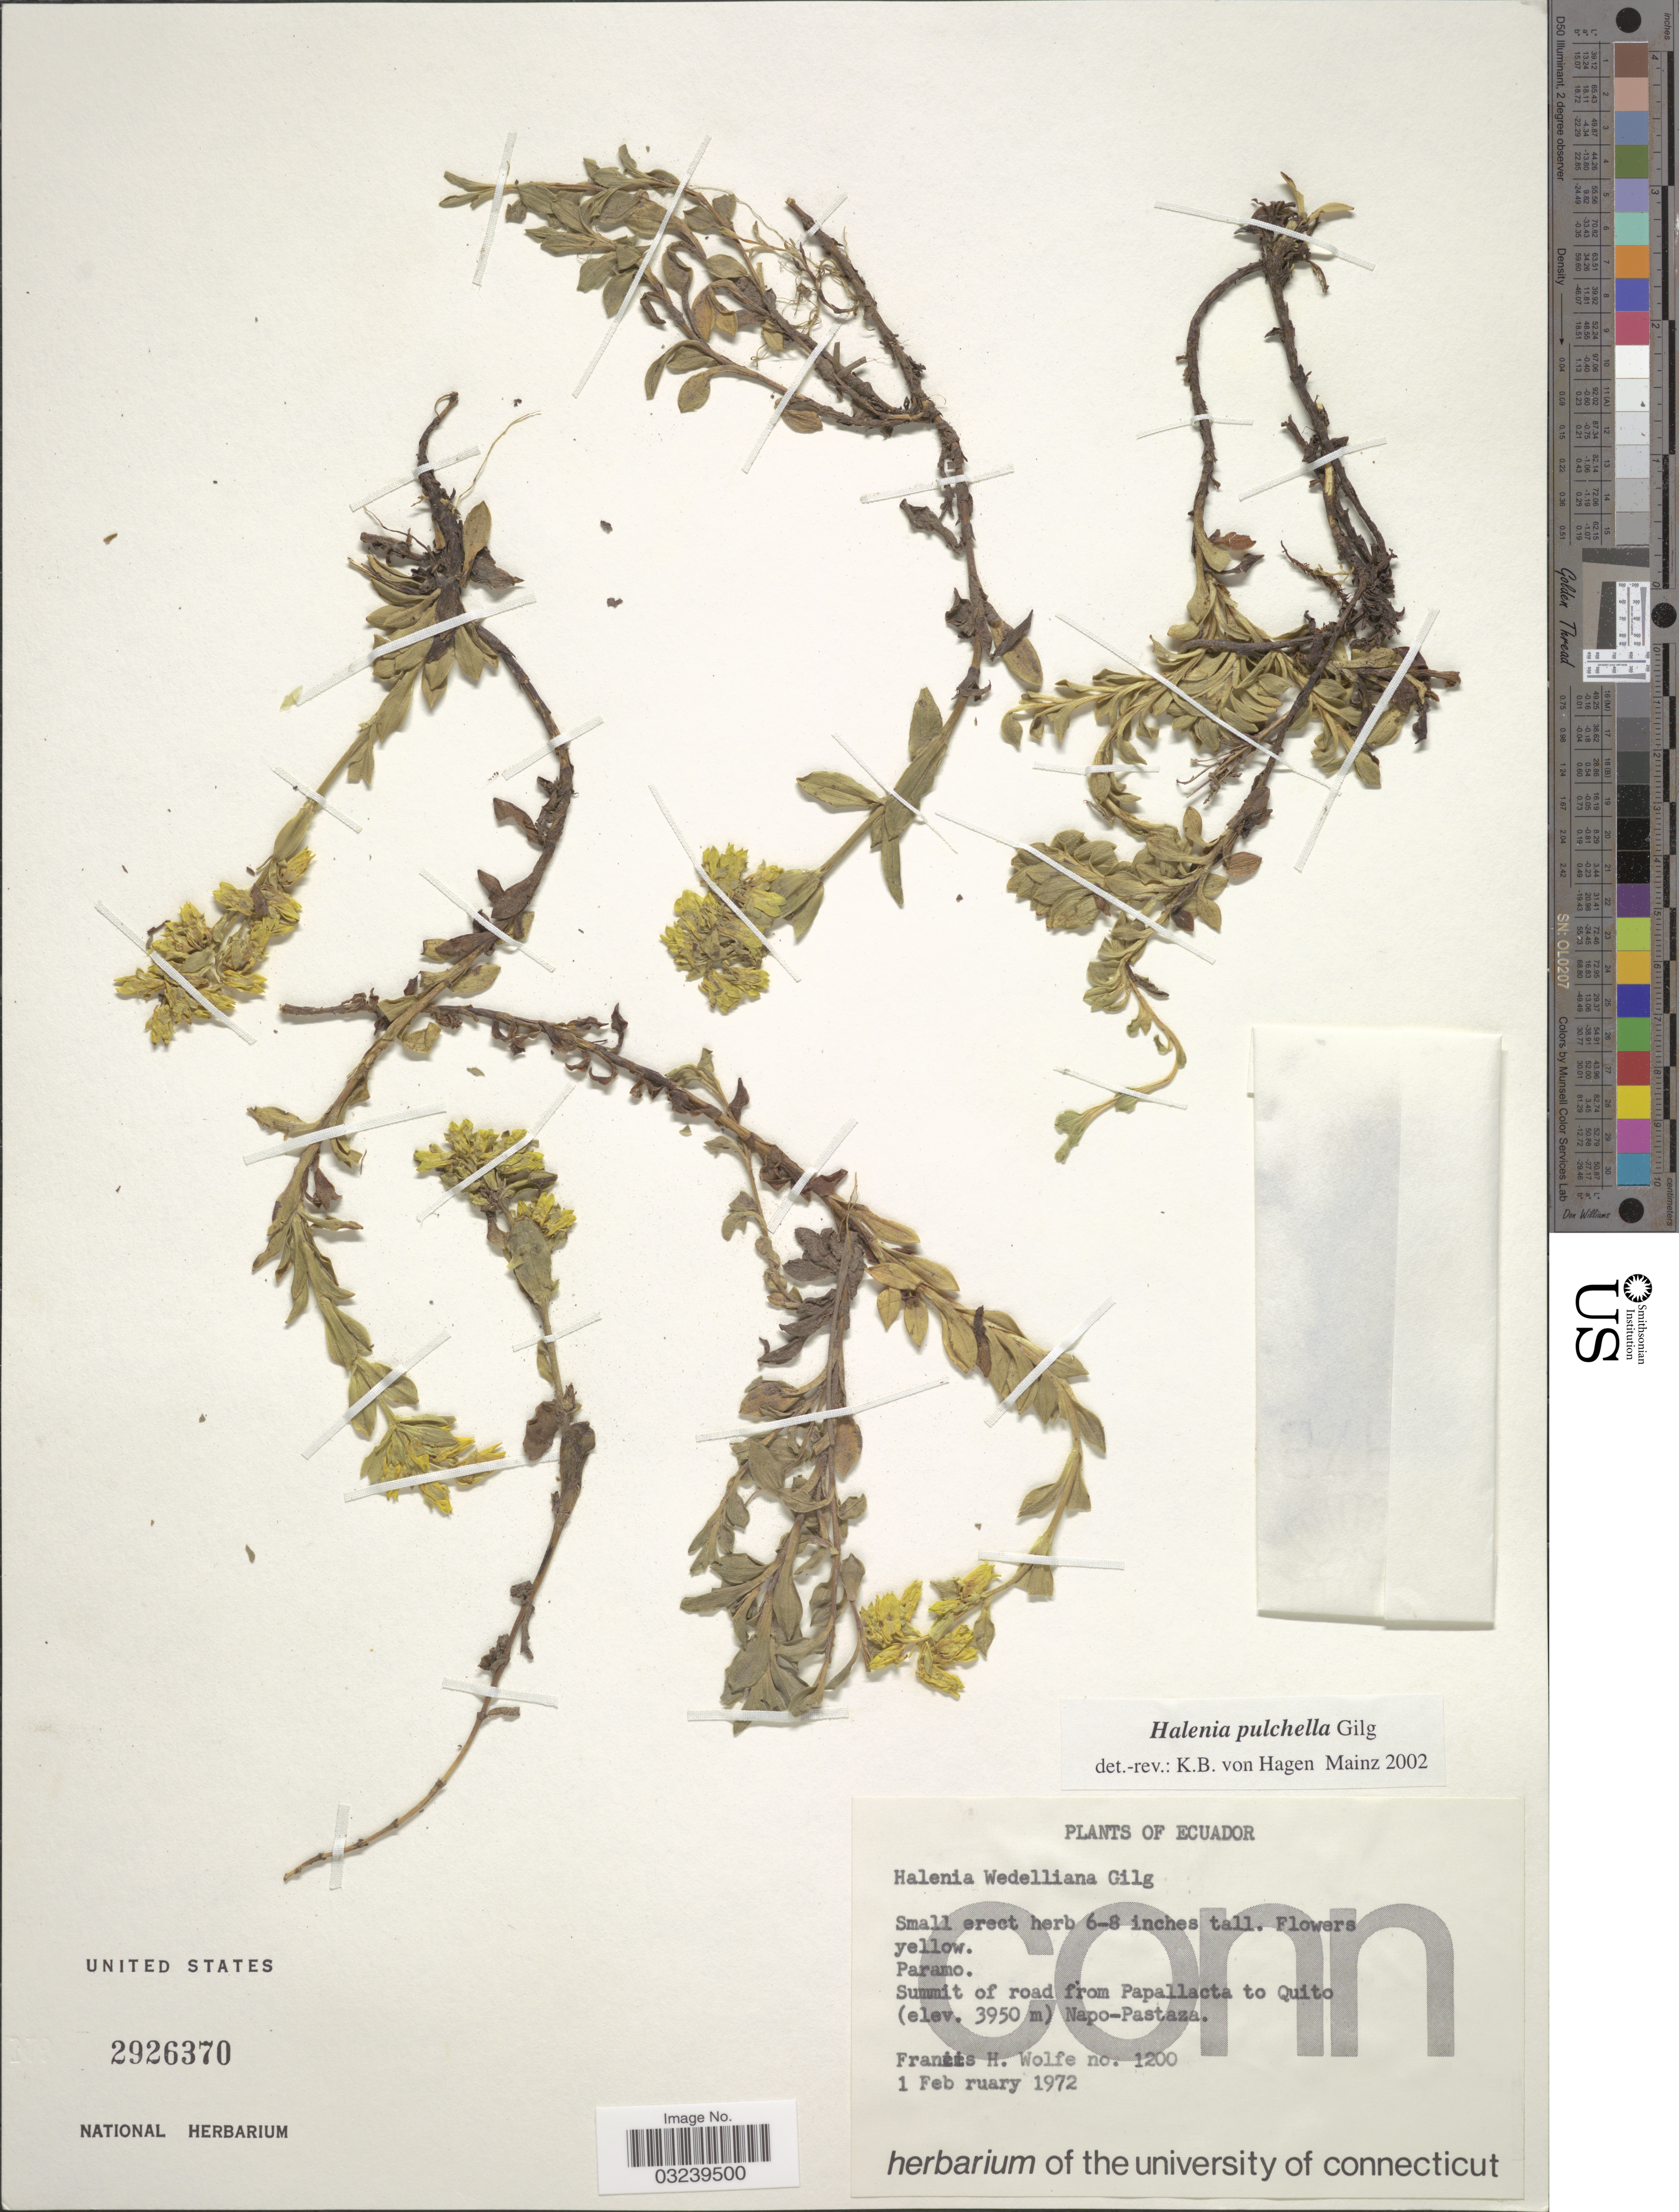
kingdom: Plantae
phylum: Tracheophyta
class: Magnoliopsida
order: Gentianales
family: Gentianaceae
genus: Halenia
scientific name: Halenia hieronymi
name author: Gilg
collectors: F. Wolfe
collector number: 1200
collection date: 1972-02-01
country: Ecuador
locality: Summit of road from Papallacta to Quito, Napo-Pastaza.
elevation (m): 3950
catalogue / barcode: US 2926370